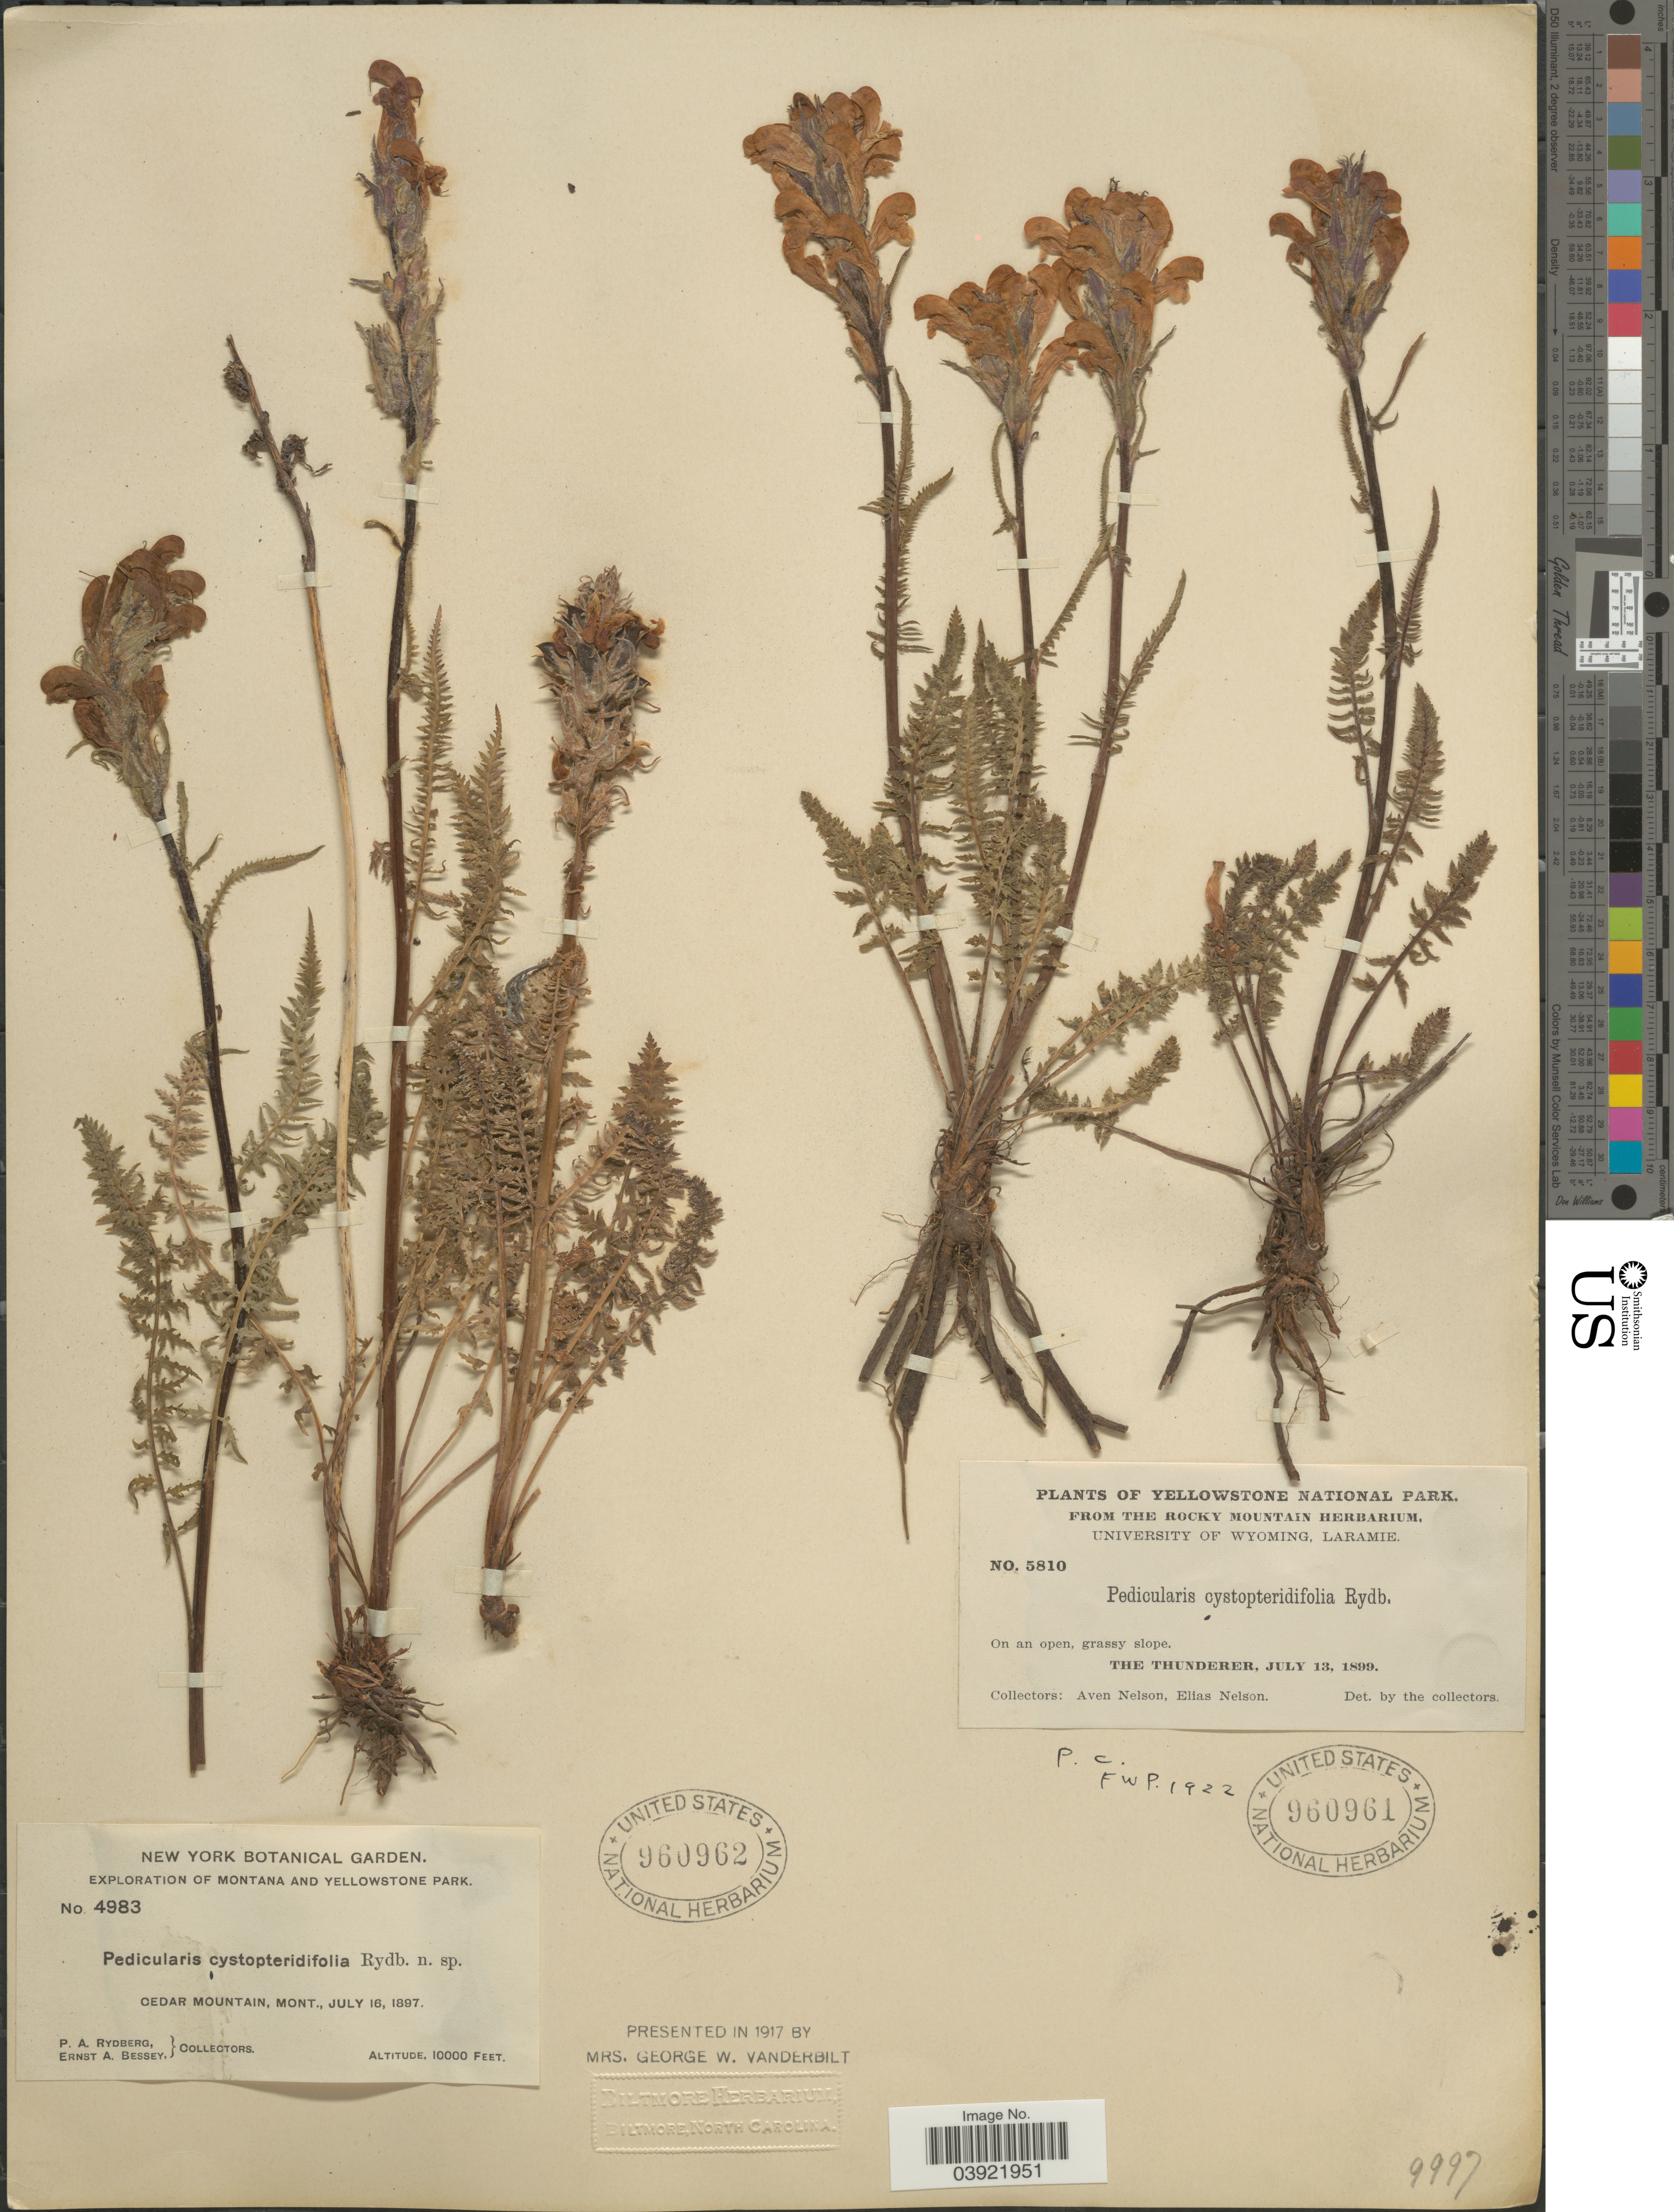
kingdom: Plantae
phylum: Tracheophyta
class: Magnoliopsida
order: Lamiales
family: Orobanchaceae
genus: Pedicularis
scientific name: Pedicularis cystopteridifolia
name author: Rydb.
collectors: A. Nelson & E. Nelson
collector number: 5810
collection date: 1899-07-13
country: United States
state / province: Wyoming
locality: Yellowstone National Park. The Thunderer.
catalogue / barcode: US 960961